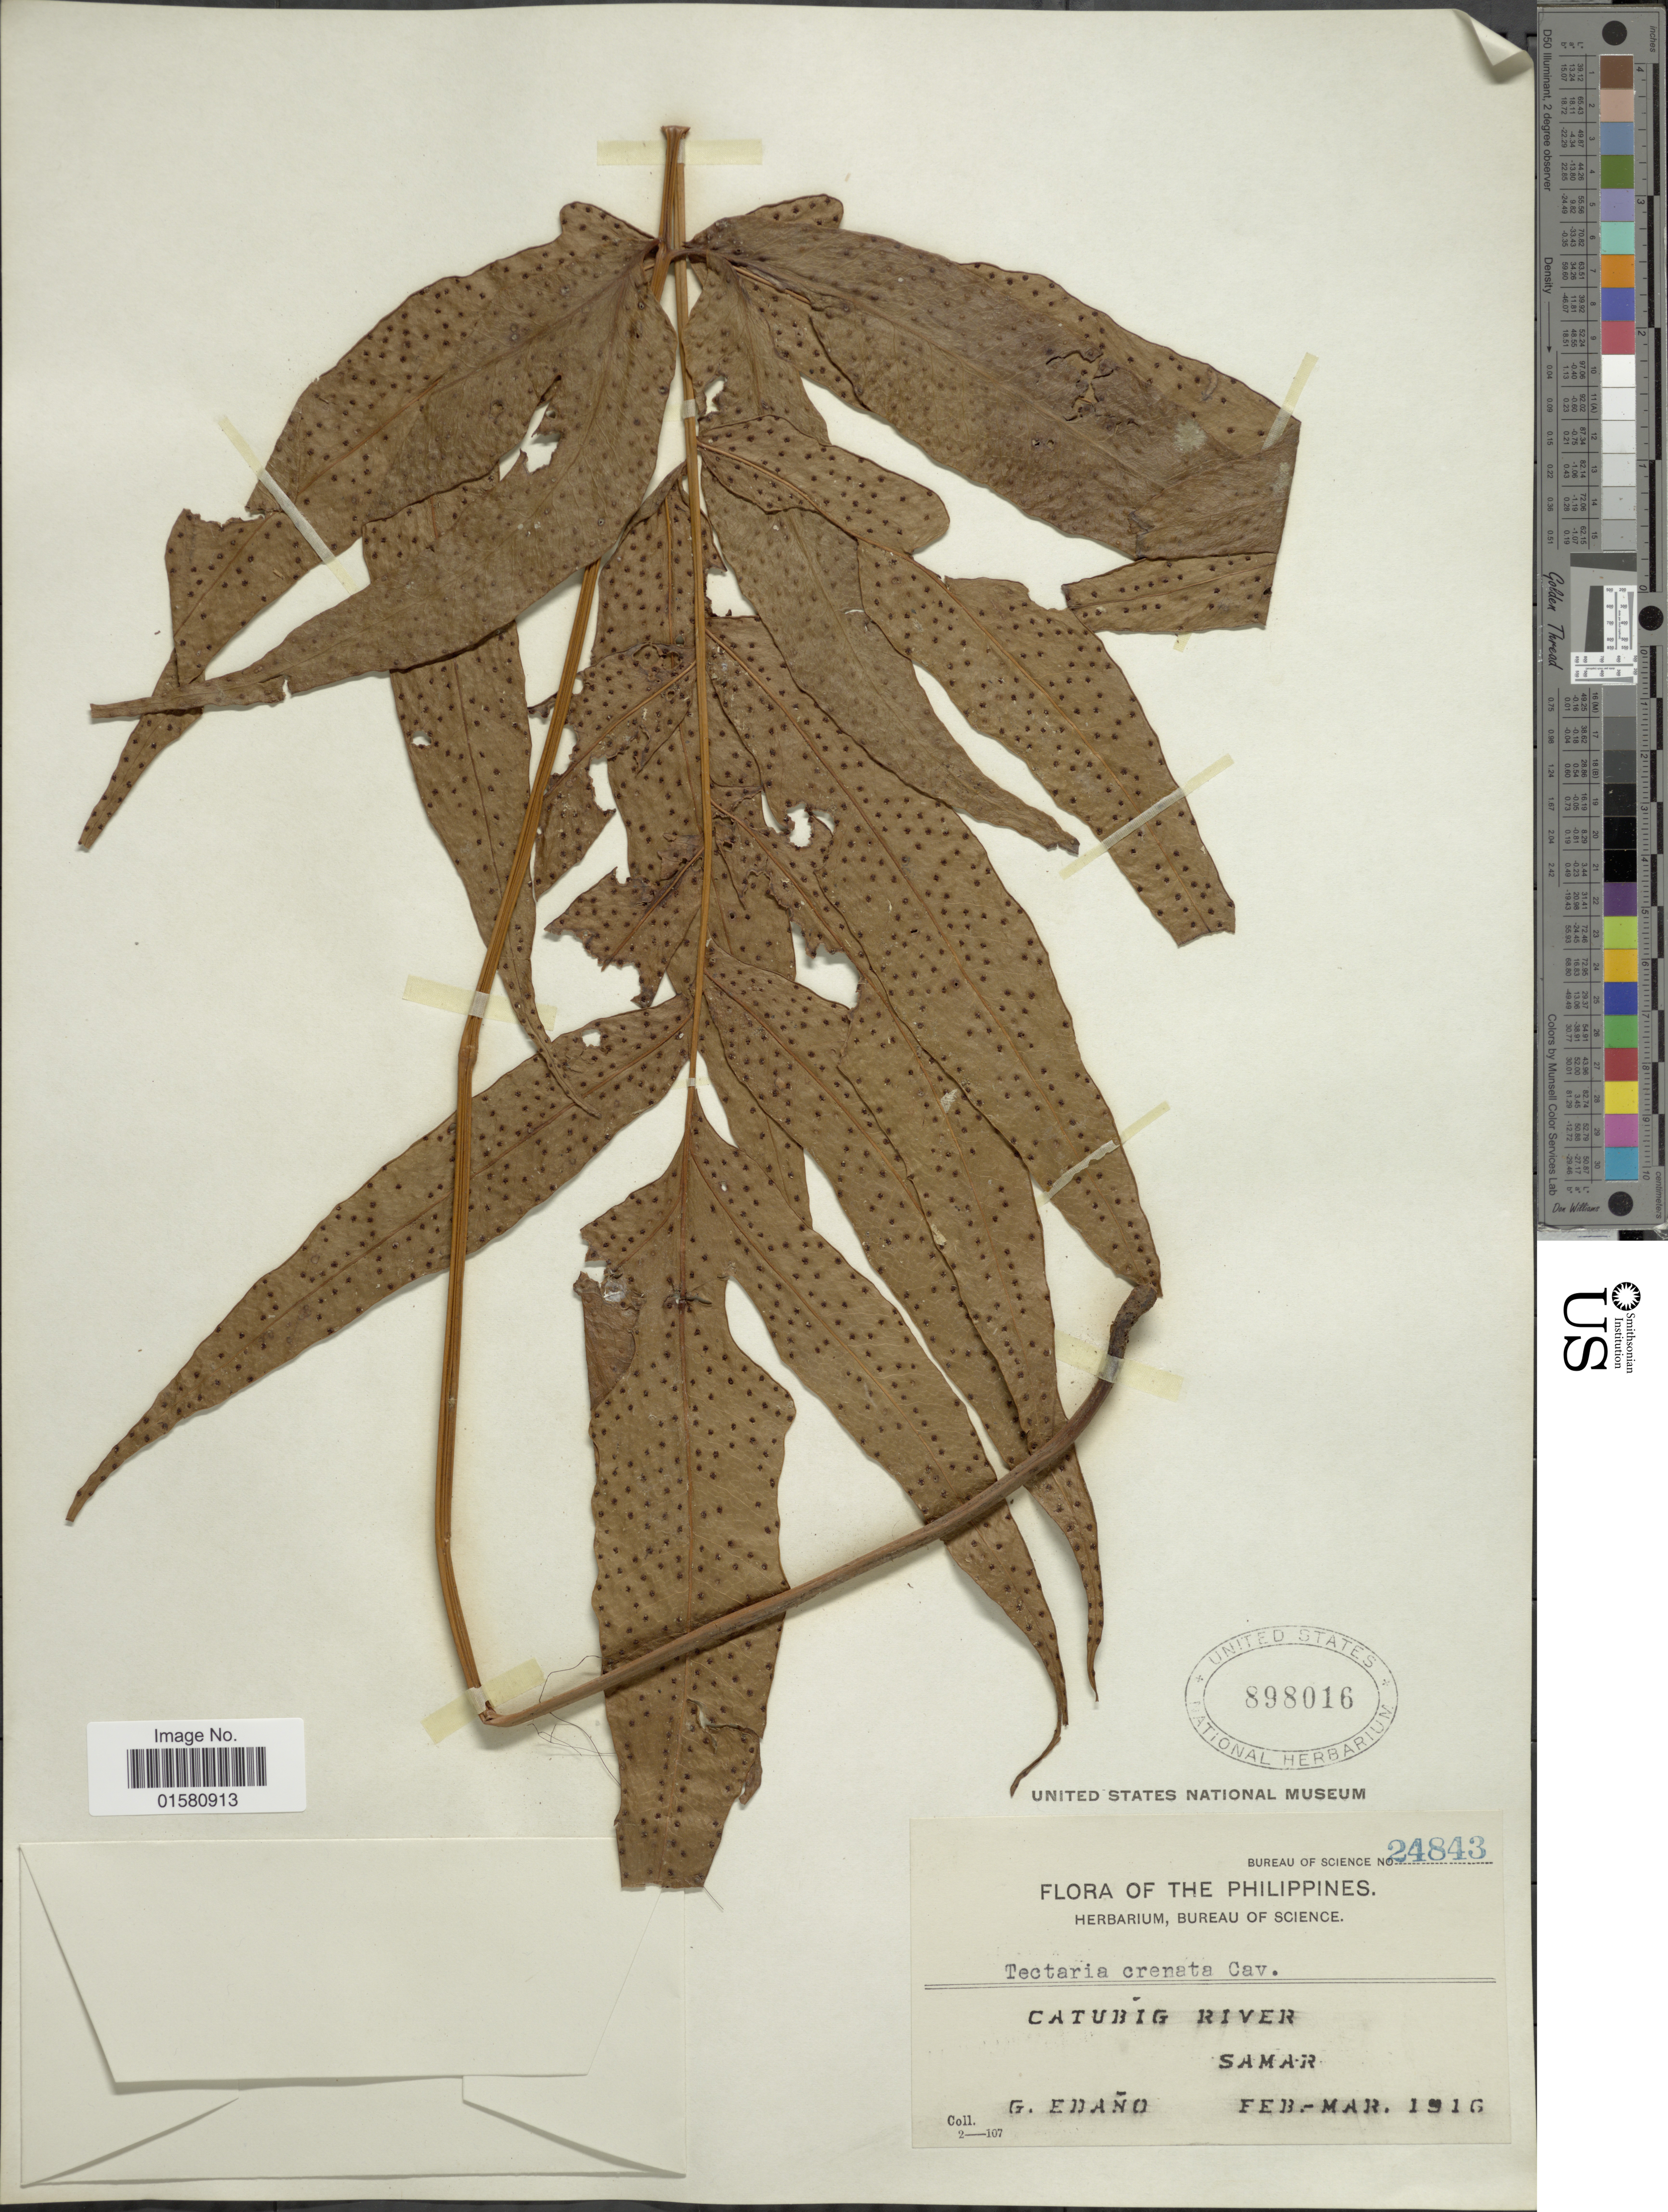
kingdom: Plantae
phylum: Tracheophyta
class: Polypodiopsida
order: Polypodiales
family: Tectariaceae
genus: Tectaria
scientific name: Tectaria crenata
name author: Cav.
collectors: G. Edaño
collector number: Bureau of Science 24843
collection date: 1916-02/1916-03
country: Philippines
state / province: Eastern Visayas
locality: Catubig River, Samar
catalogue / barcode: US 898016